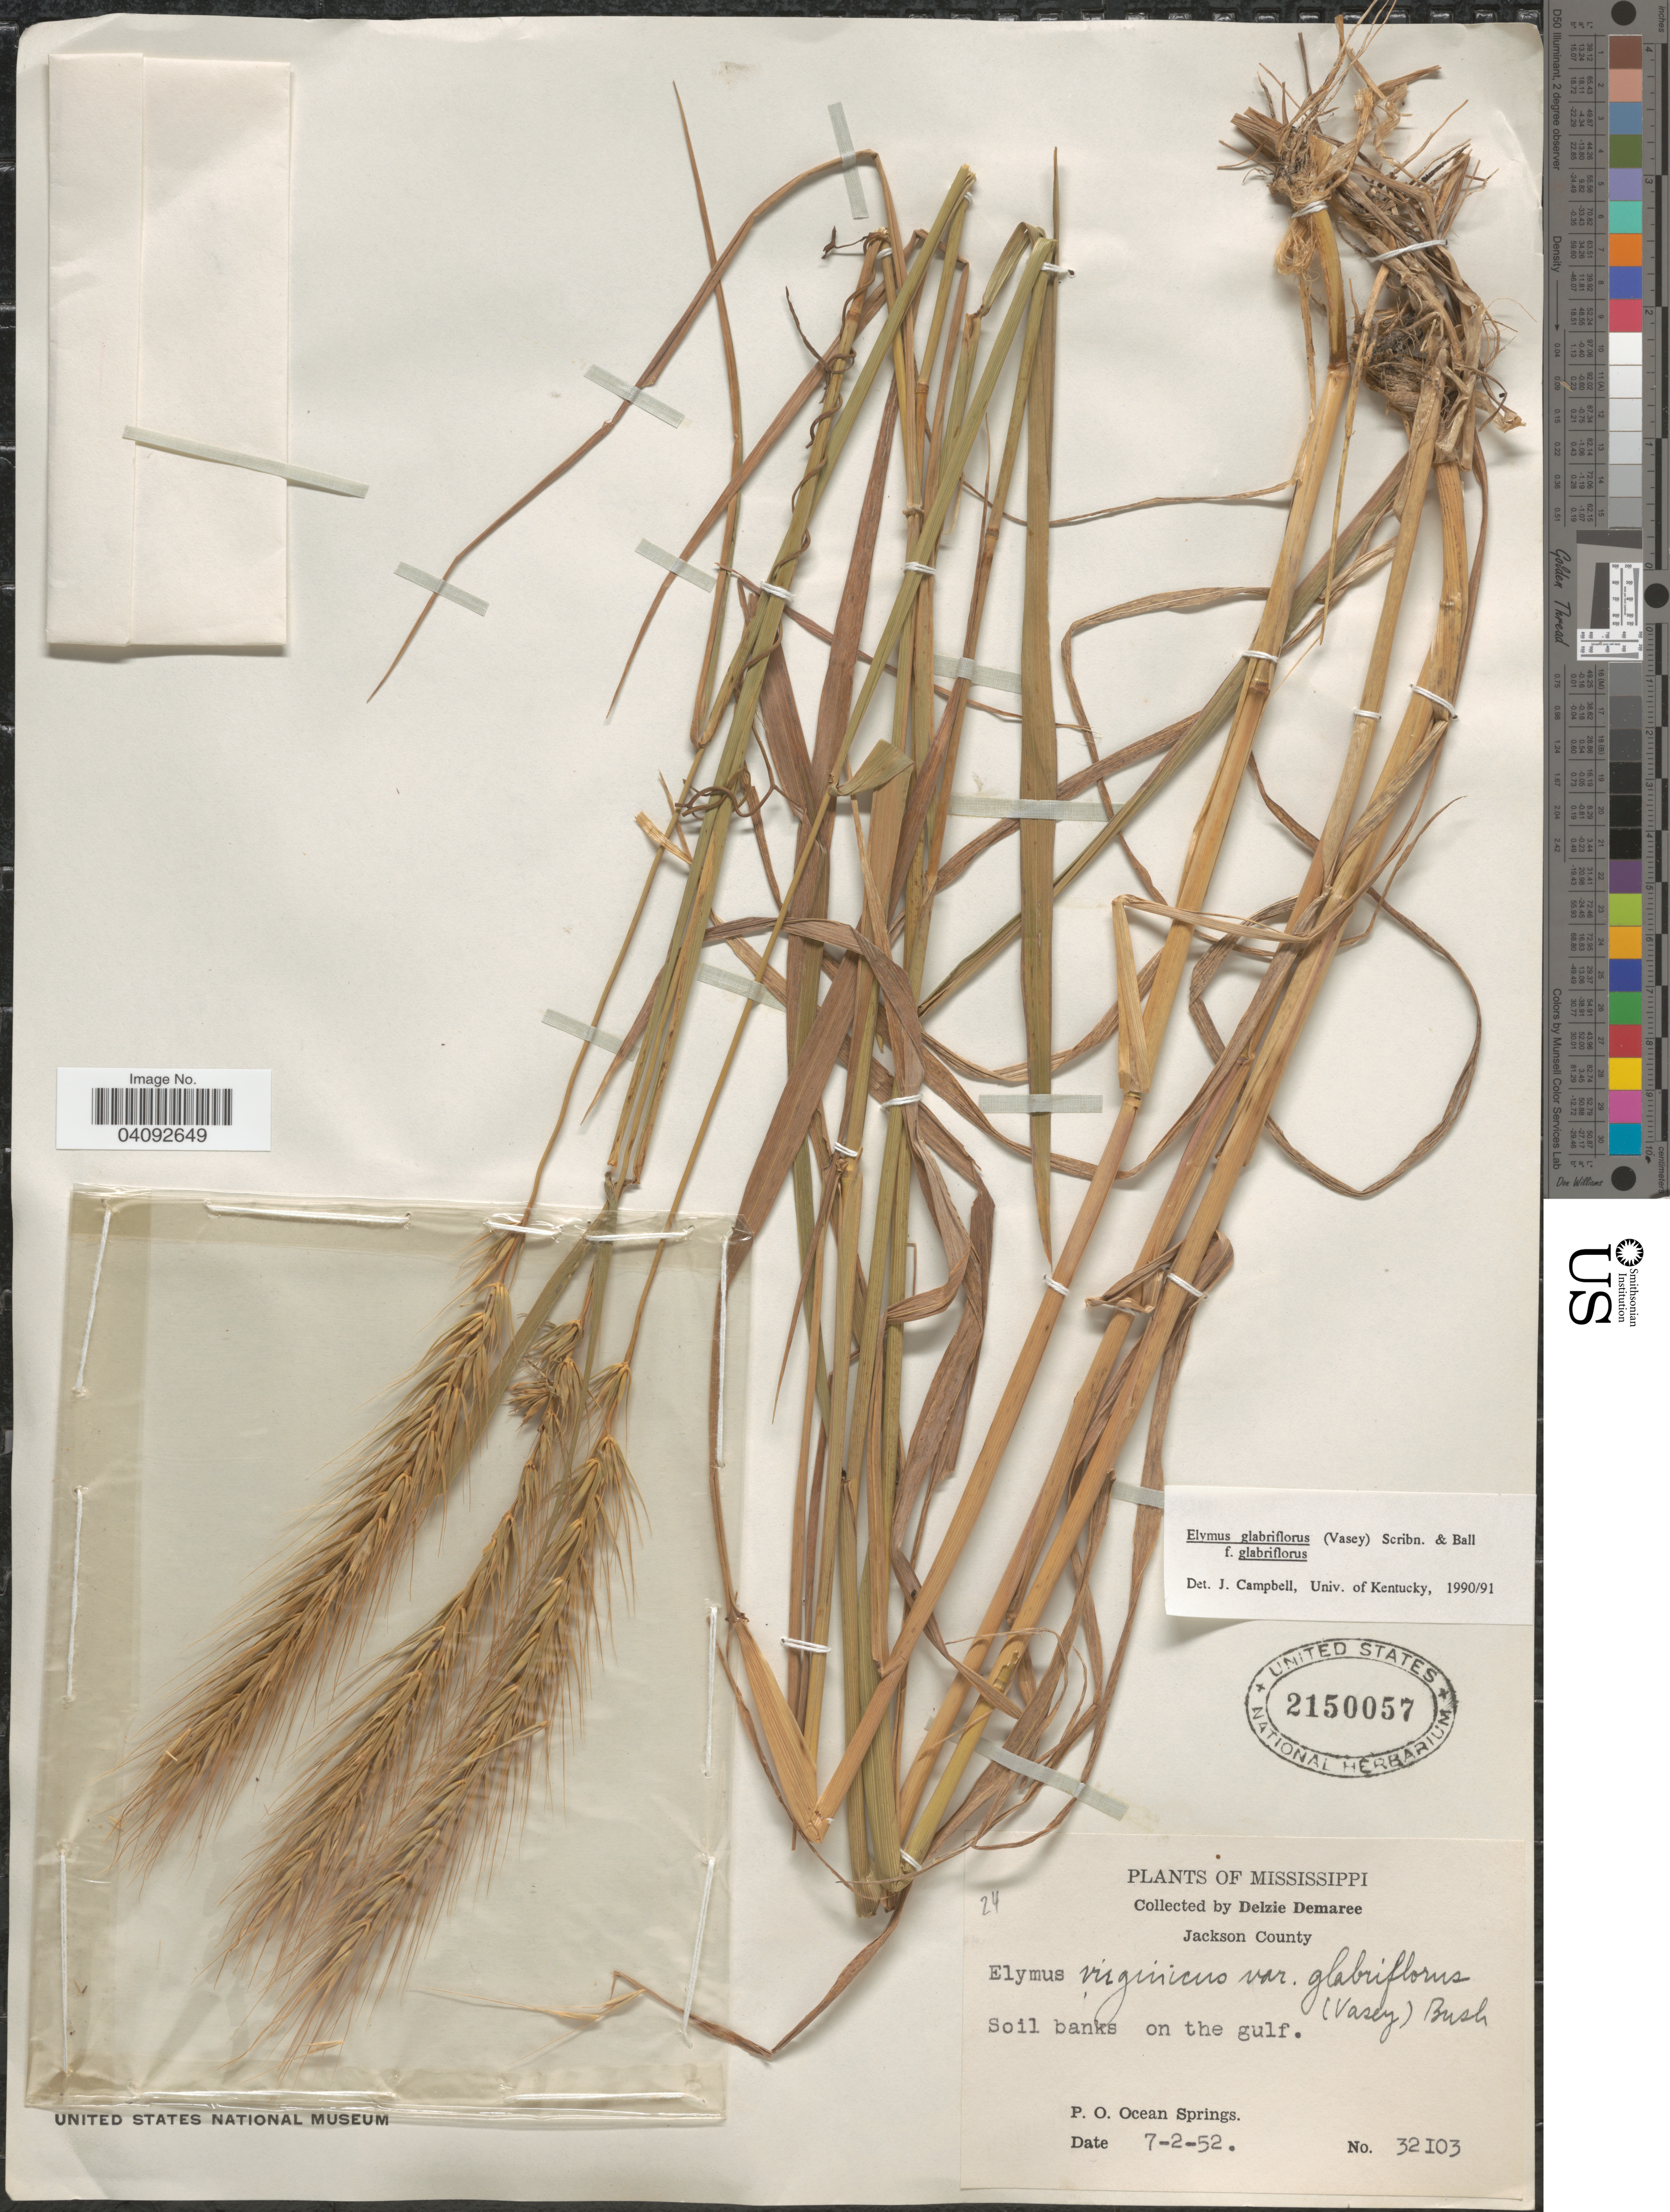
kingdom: Plantae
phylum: Tracheophyta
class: Liliopsida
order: Poales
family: Poaceae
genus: Elymus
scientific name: Elymus glabriflorus var. glabriflorus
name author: (Vasey ex L.H. Dewey) Scribn. & C.R. Ball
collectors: D. Demaree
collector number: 32103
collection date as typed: Transcribed d/m/y: 2/7/52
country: United States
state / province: Mississippi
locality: Jackson County. Soil banks on the gulf. P.O. Ocean Springs.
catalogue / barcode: US 2150057